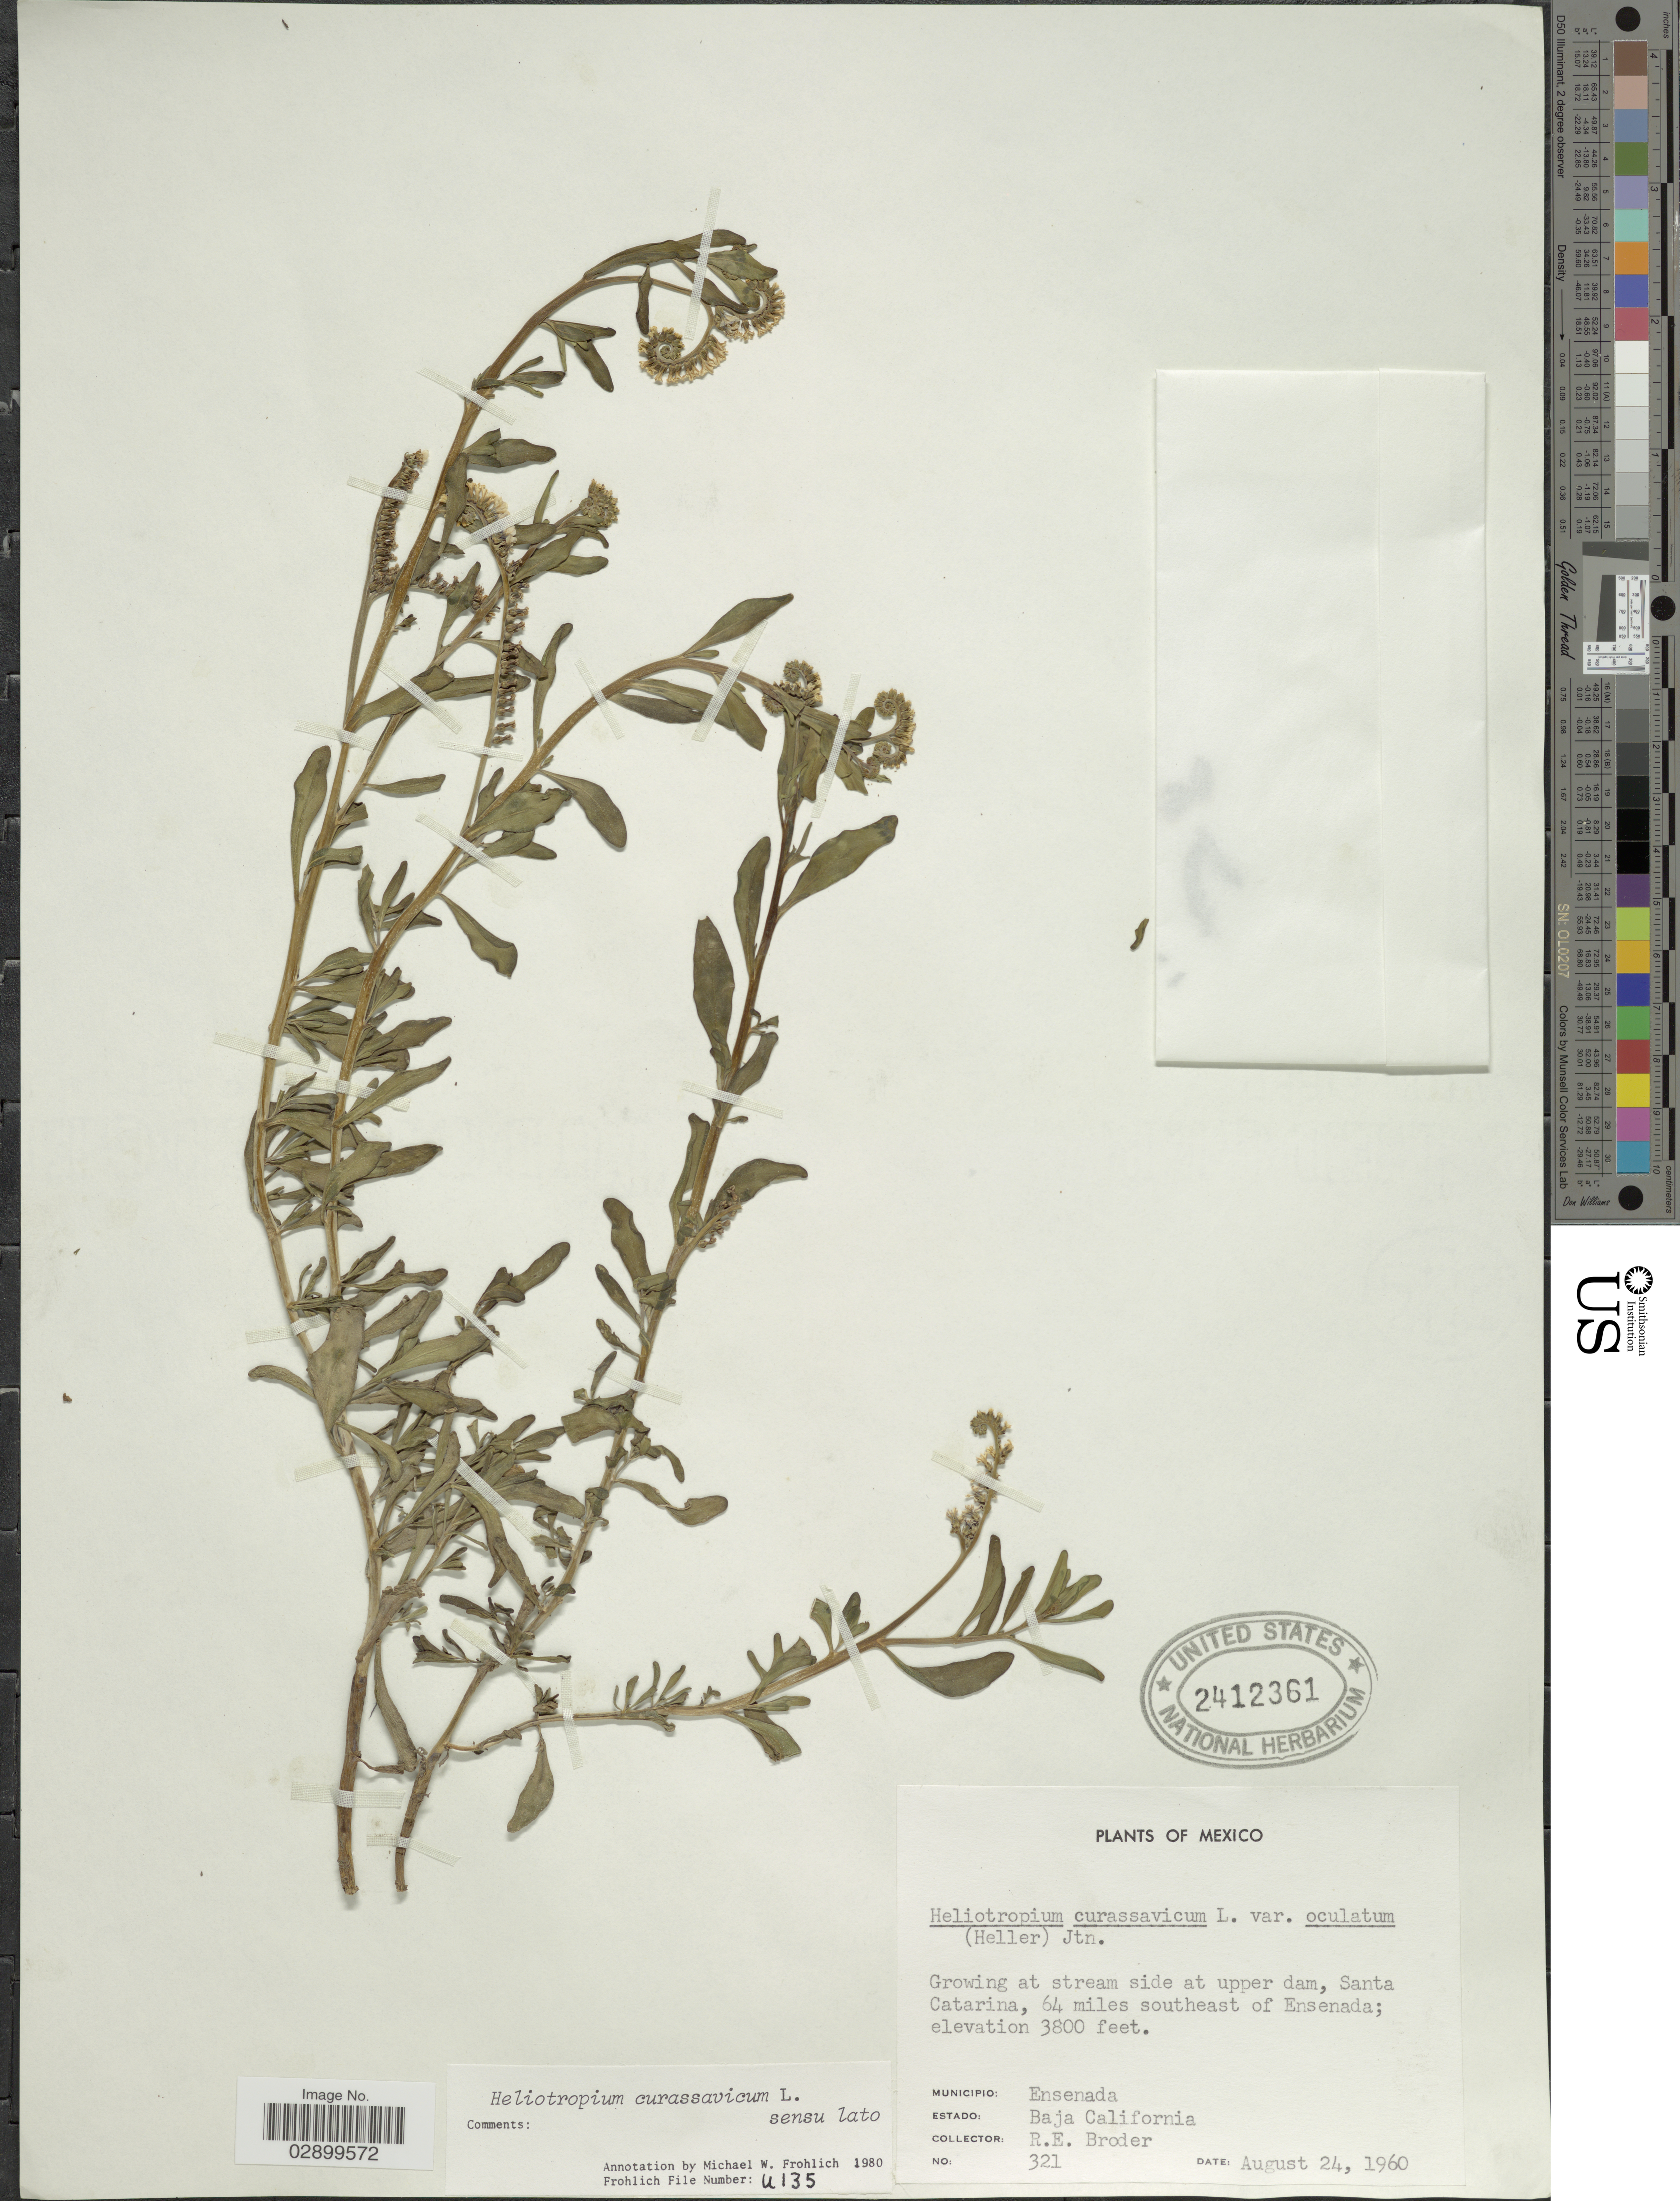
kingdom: Plantae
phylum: Tracheophyta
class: Magnoliopsida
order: Boraginales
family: Heliotropiaceae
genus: Heliotropium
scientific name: Heliotropium curassavicum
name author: L.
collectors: R. Broder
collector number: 321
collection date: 1960-08-24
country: Mexico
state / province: Baja California Norte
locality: Growing at stream side at upper dam, Santa Catarina, 64 miles southeast of Ensenada. Municipio: Ensenada, Baja California.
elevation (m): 1158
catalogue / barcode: US 2412361